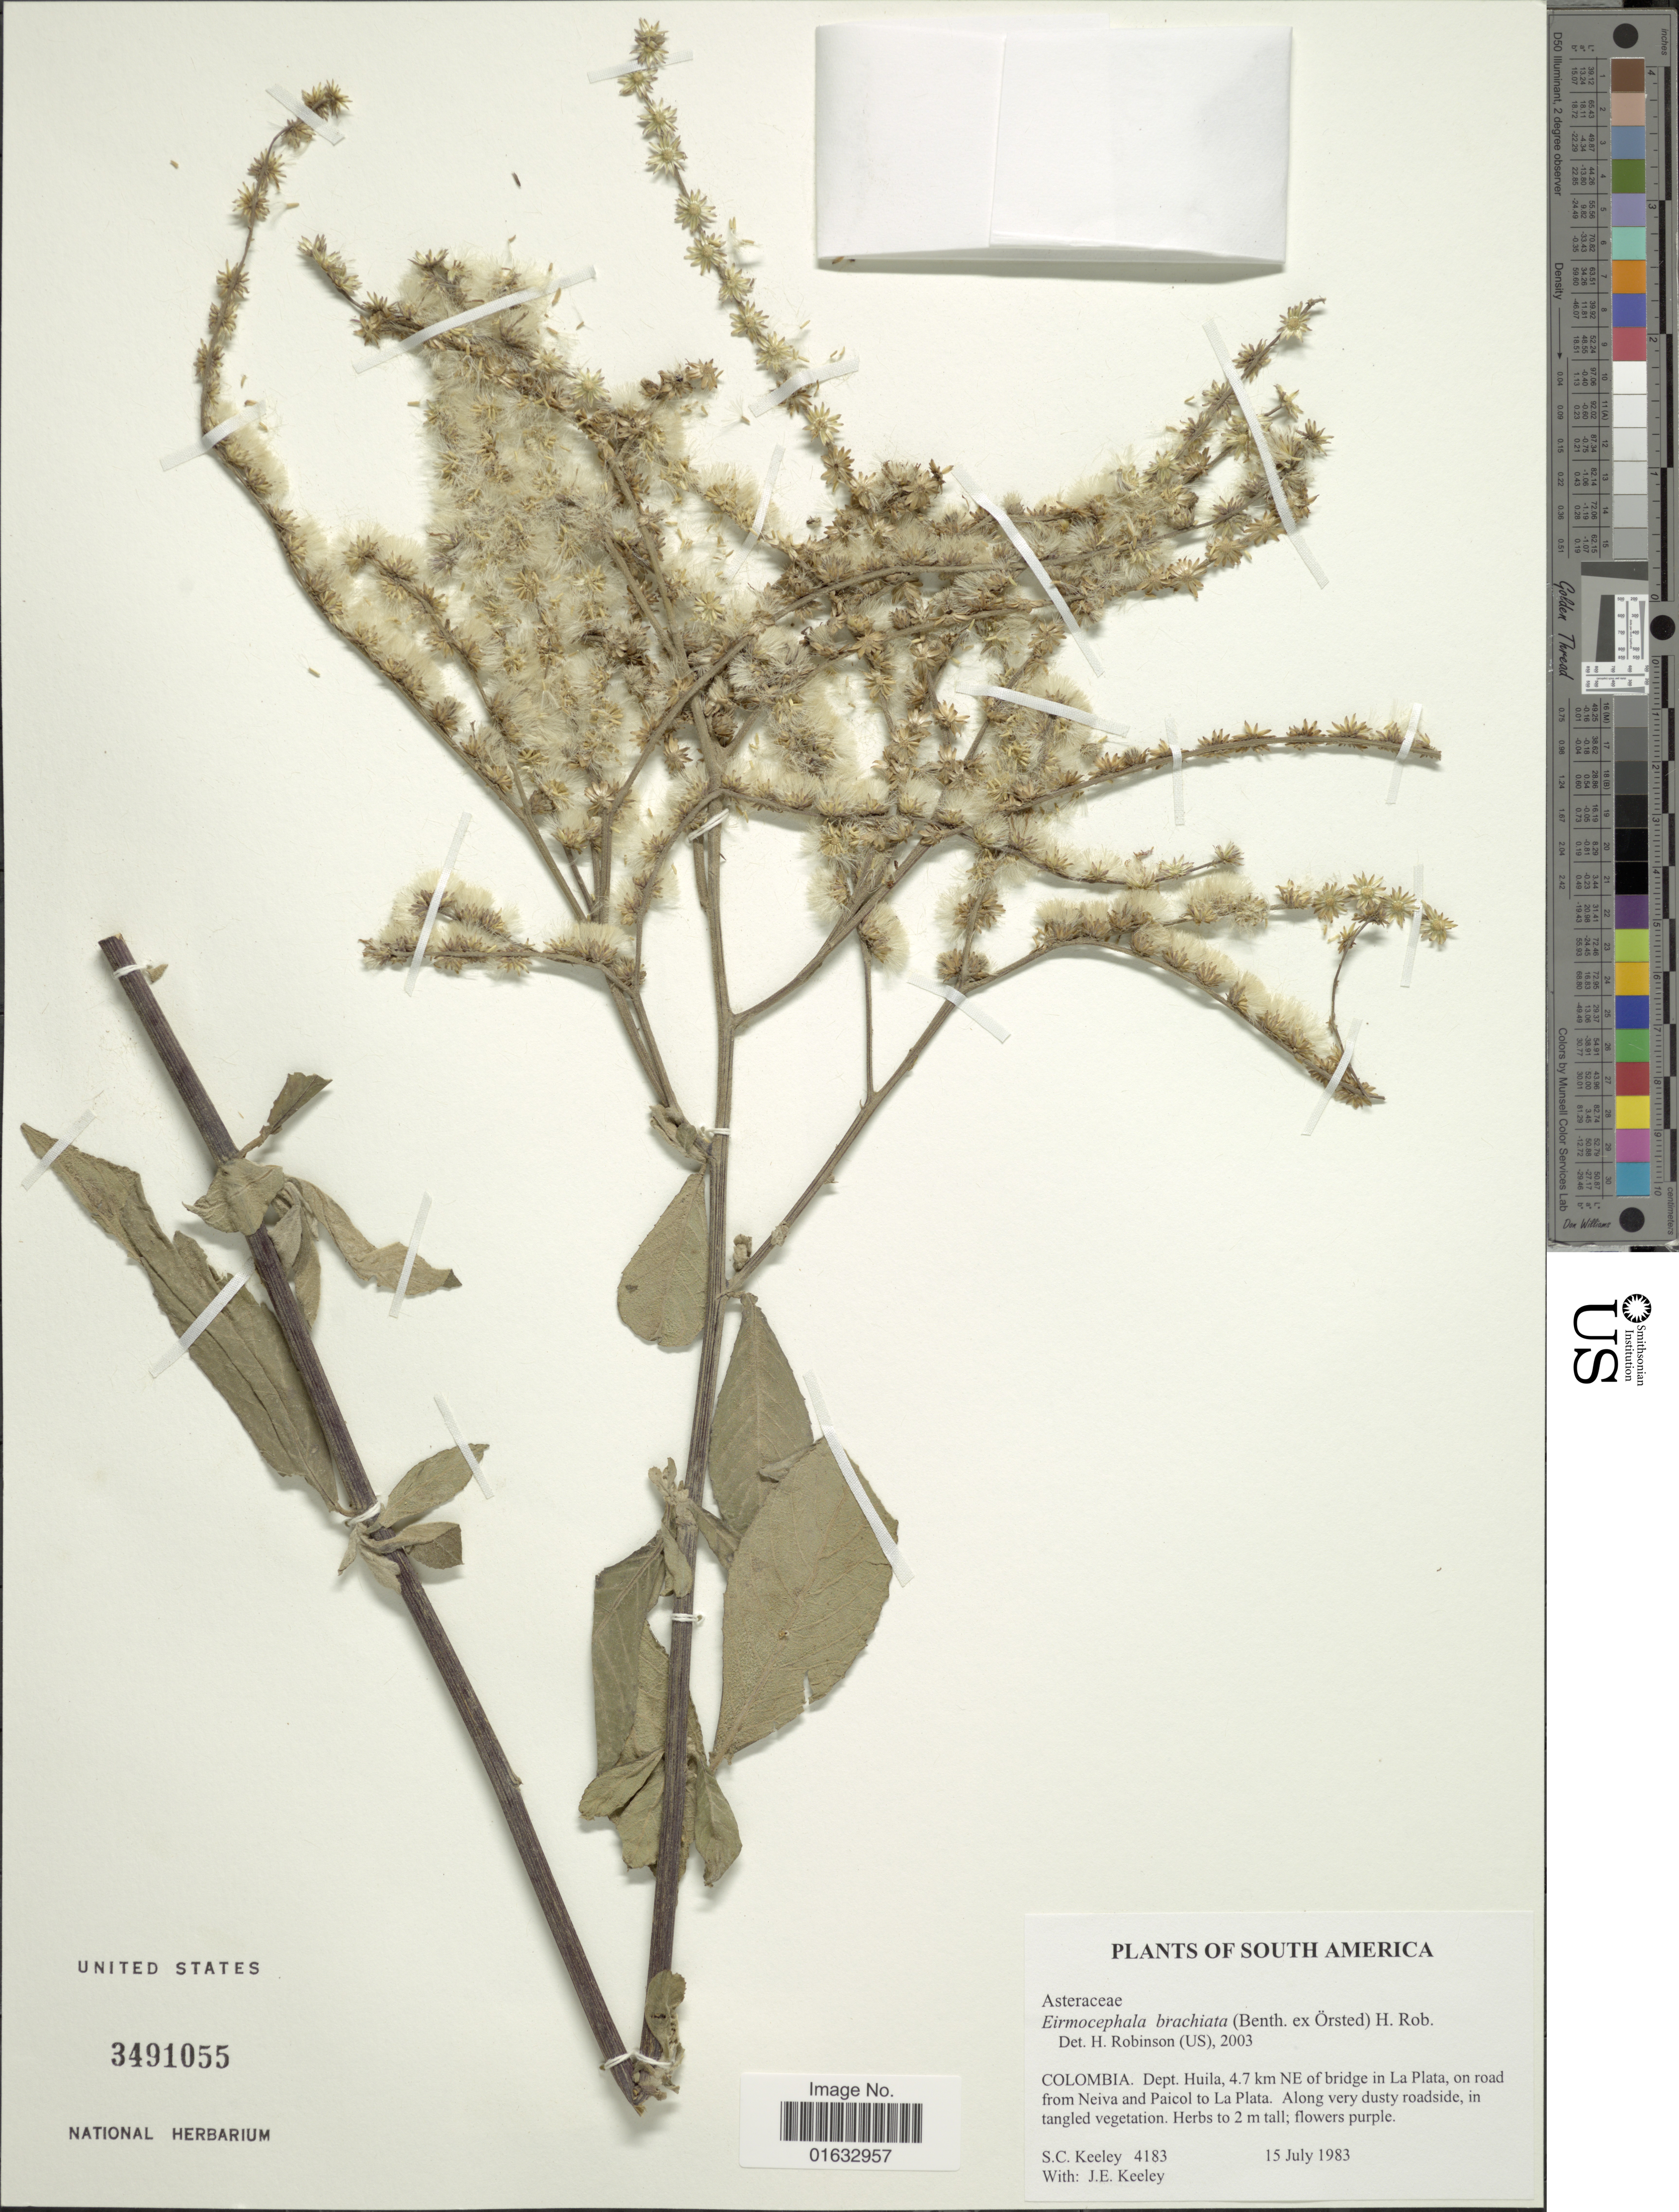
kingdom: Plantae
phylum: Tracheophyta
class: Magnoliopsida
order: Asterales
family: Asteraceae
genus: Eirmocephala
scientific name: Eirmocephala brachiata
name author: (Benth.) H. Rob.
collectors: S. C. Keeley & J. E. Keeley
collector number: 4183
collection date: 1983-07-15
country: Colombia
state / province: Huila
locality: South America, Colombia. Dept. Huila, 4.7 km NE of bridge in La Plata, on road from Neiva and Paicol to La Plata.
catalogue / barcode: US 3491055